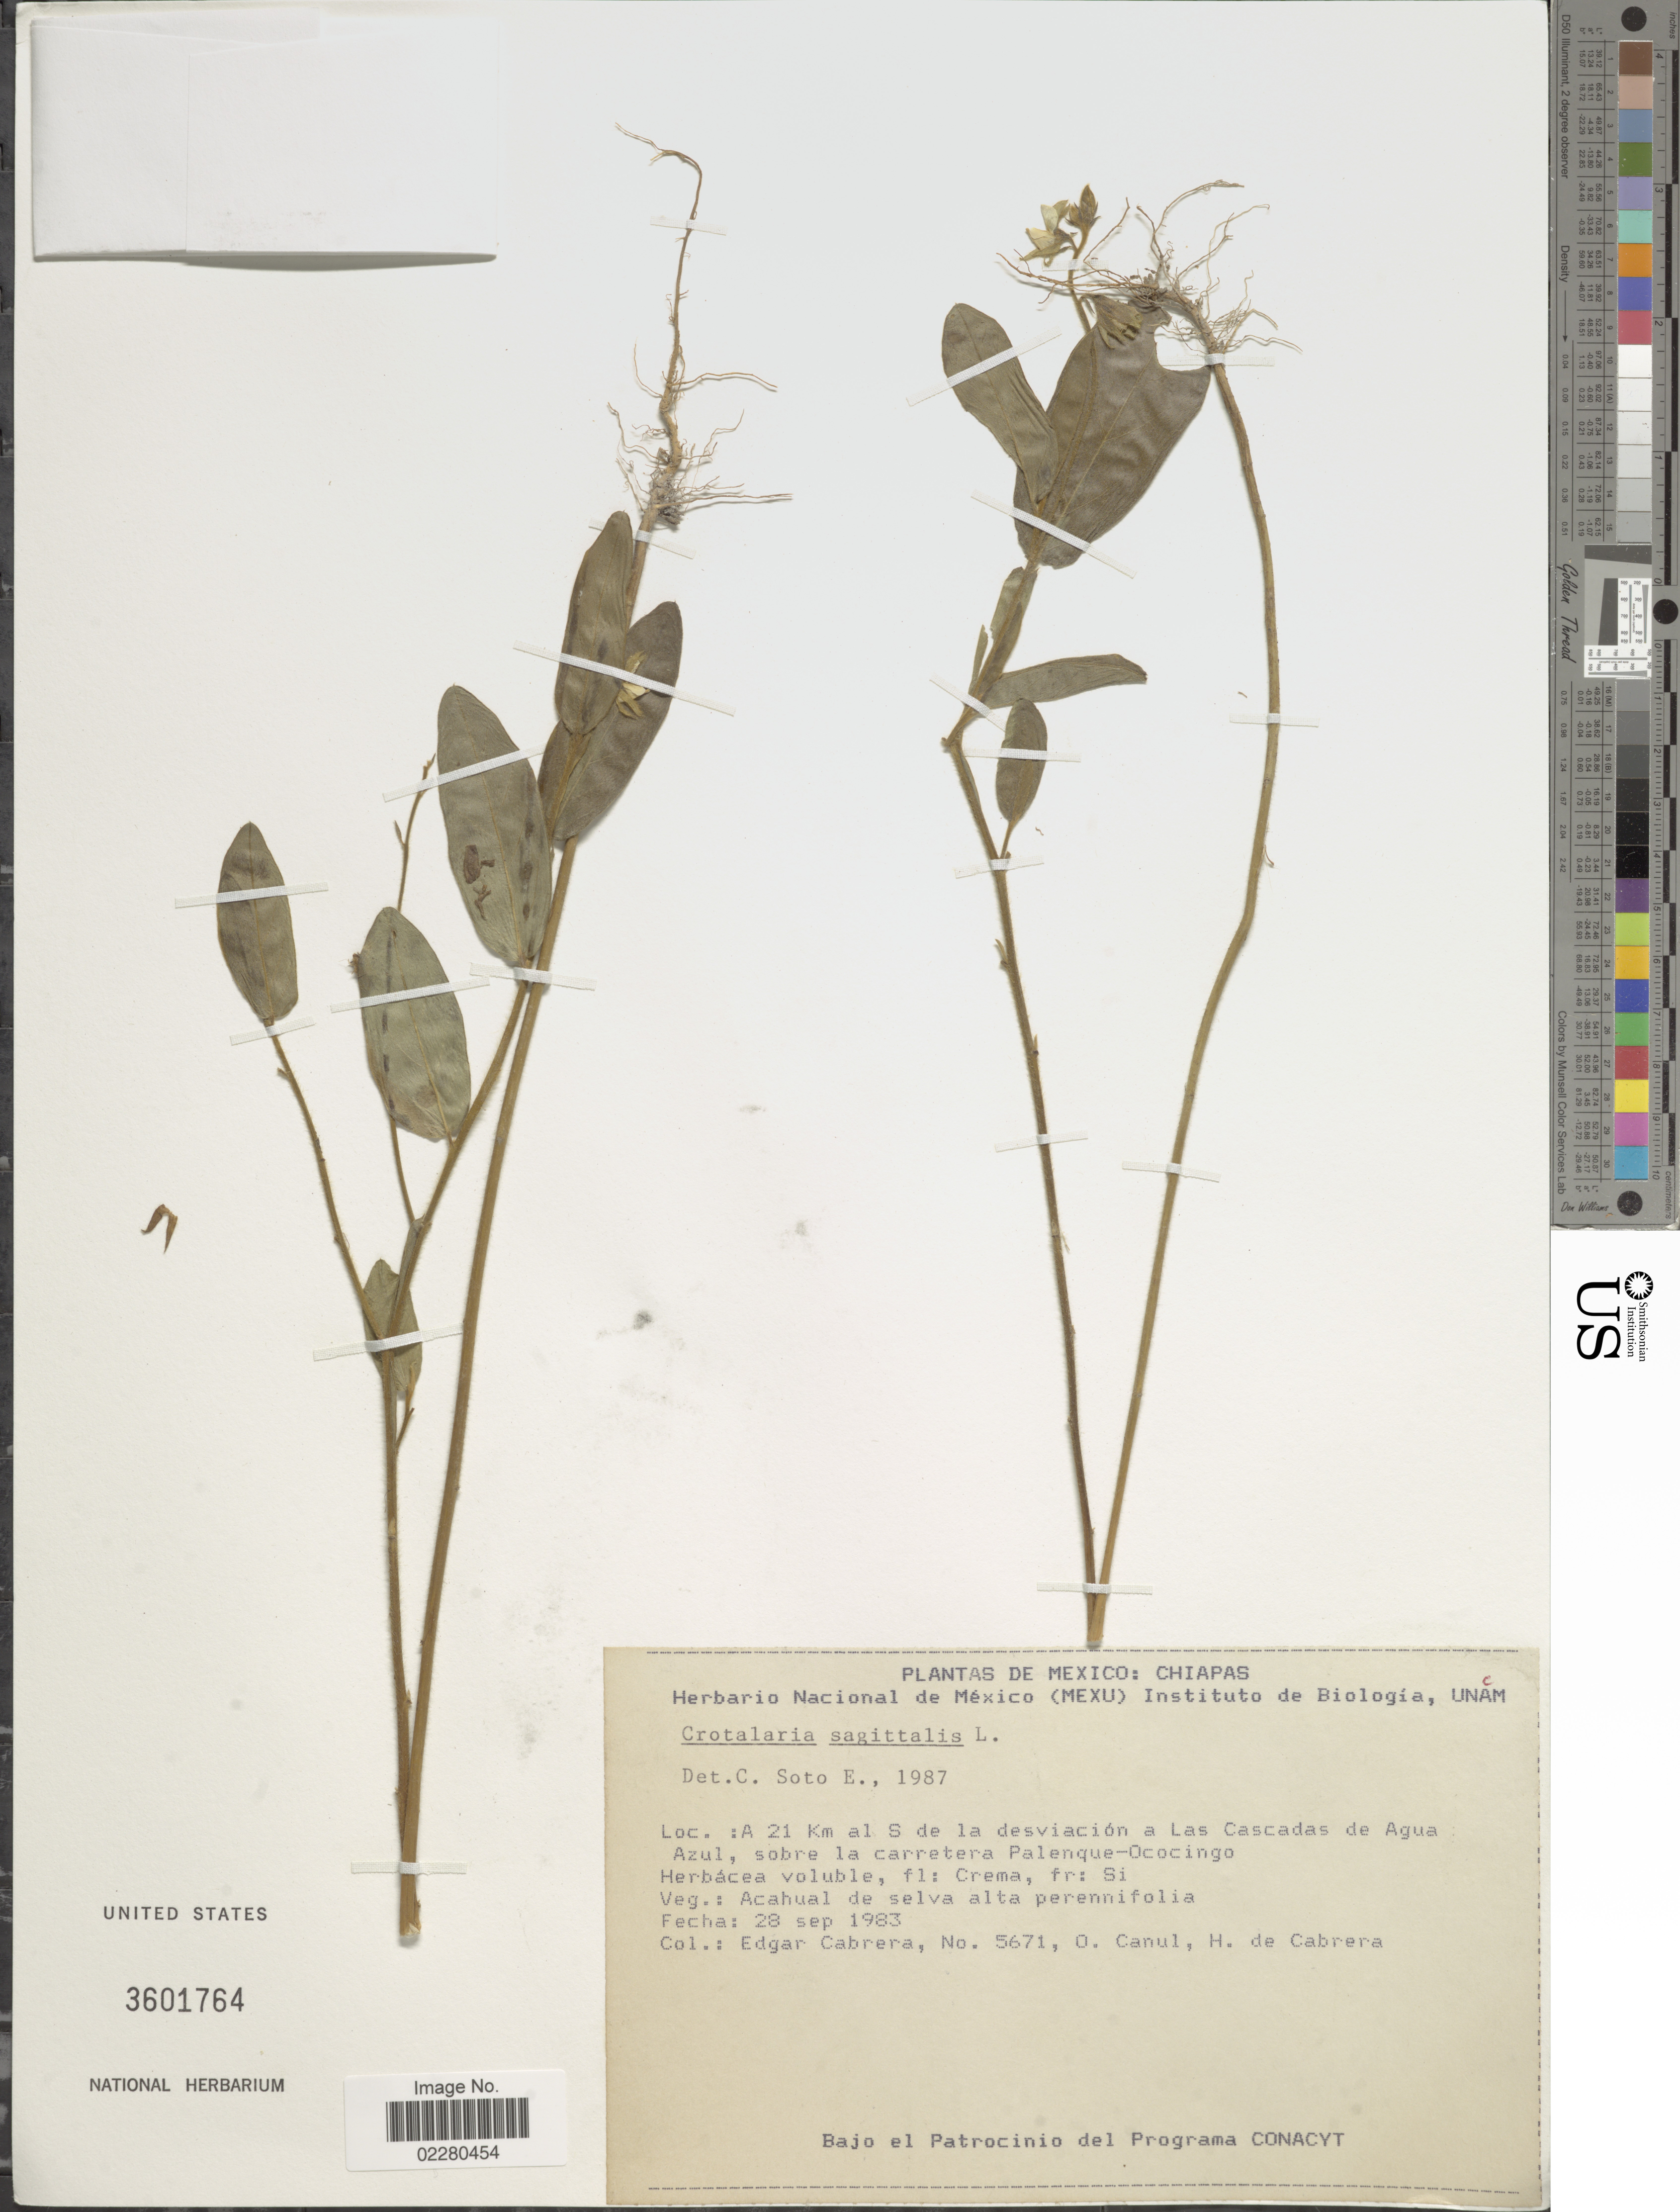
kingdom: Plantae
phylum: Tracheophyta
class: Magnoliopsida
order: Fabales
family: Fabaceae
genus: Crotalaria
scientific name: Crotalaria sagittalis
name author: L.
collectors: E. Cabrera, O. Canul & H. de Cabrera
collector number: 5671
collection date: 1983-09-28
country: Mexico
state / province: Chiapas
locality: A 21 Km al S de la desviación a Las Cascadas de Agua Azul, sobre la carretera Palenque-Ococingo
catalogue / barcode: US 3601764